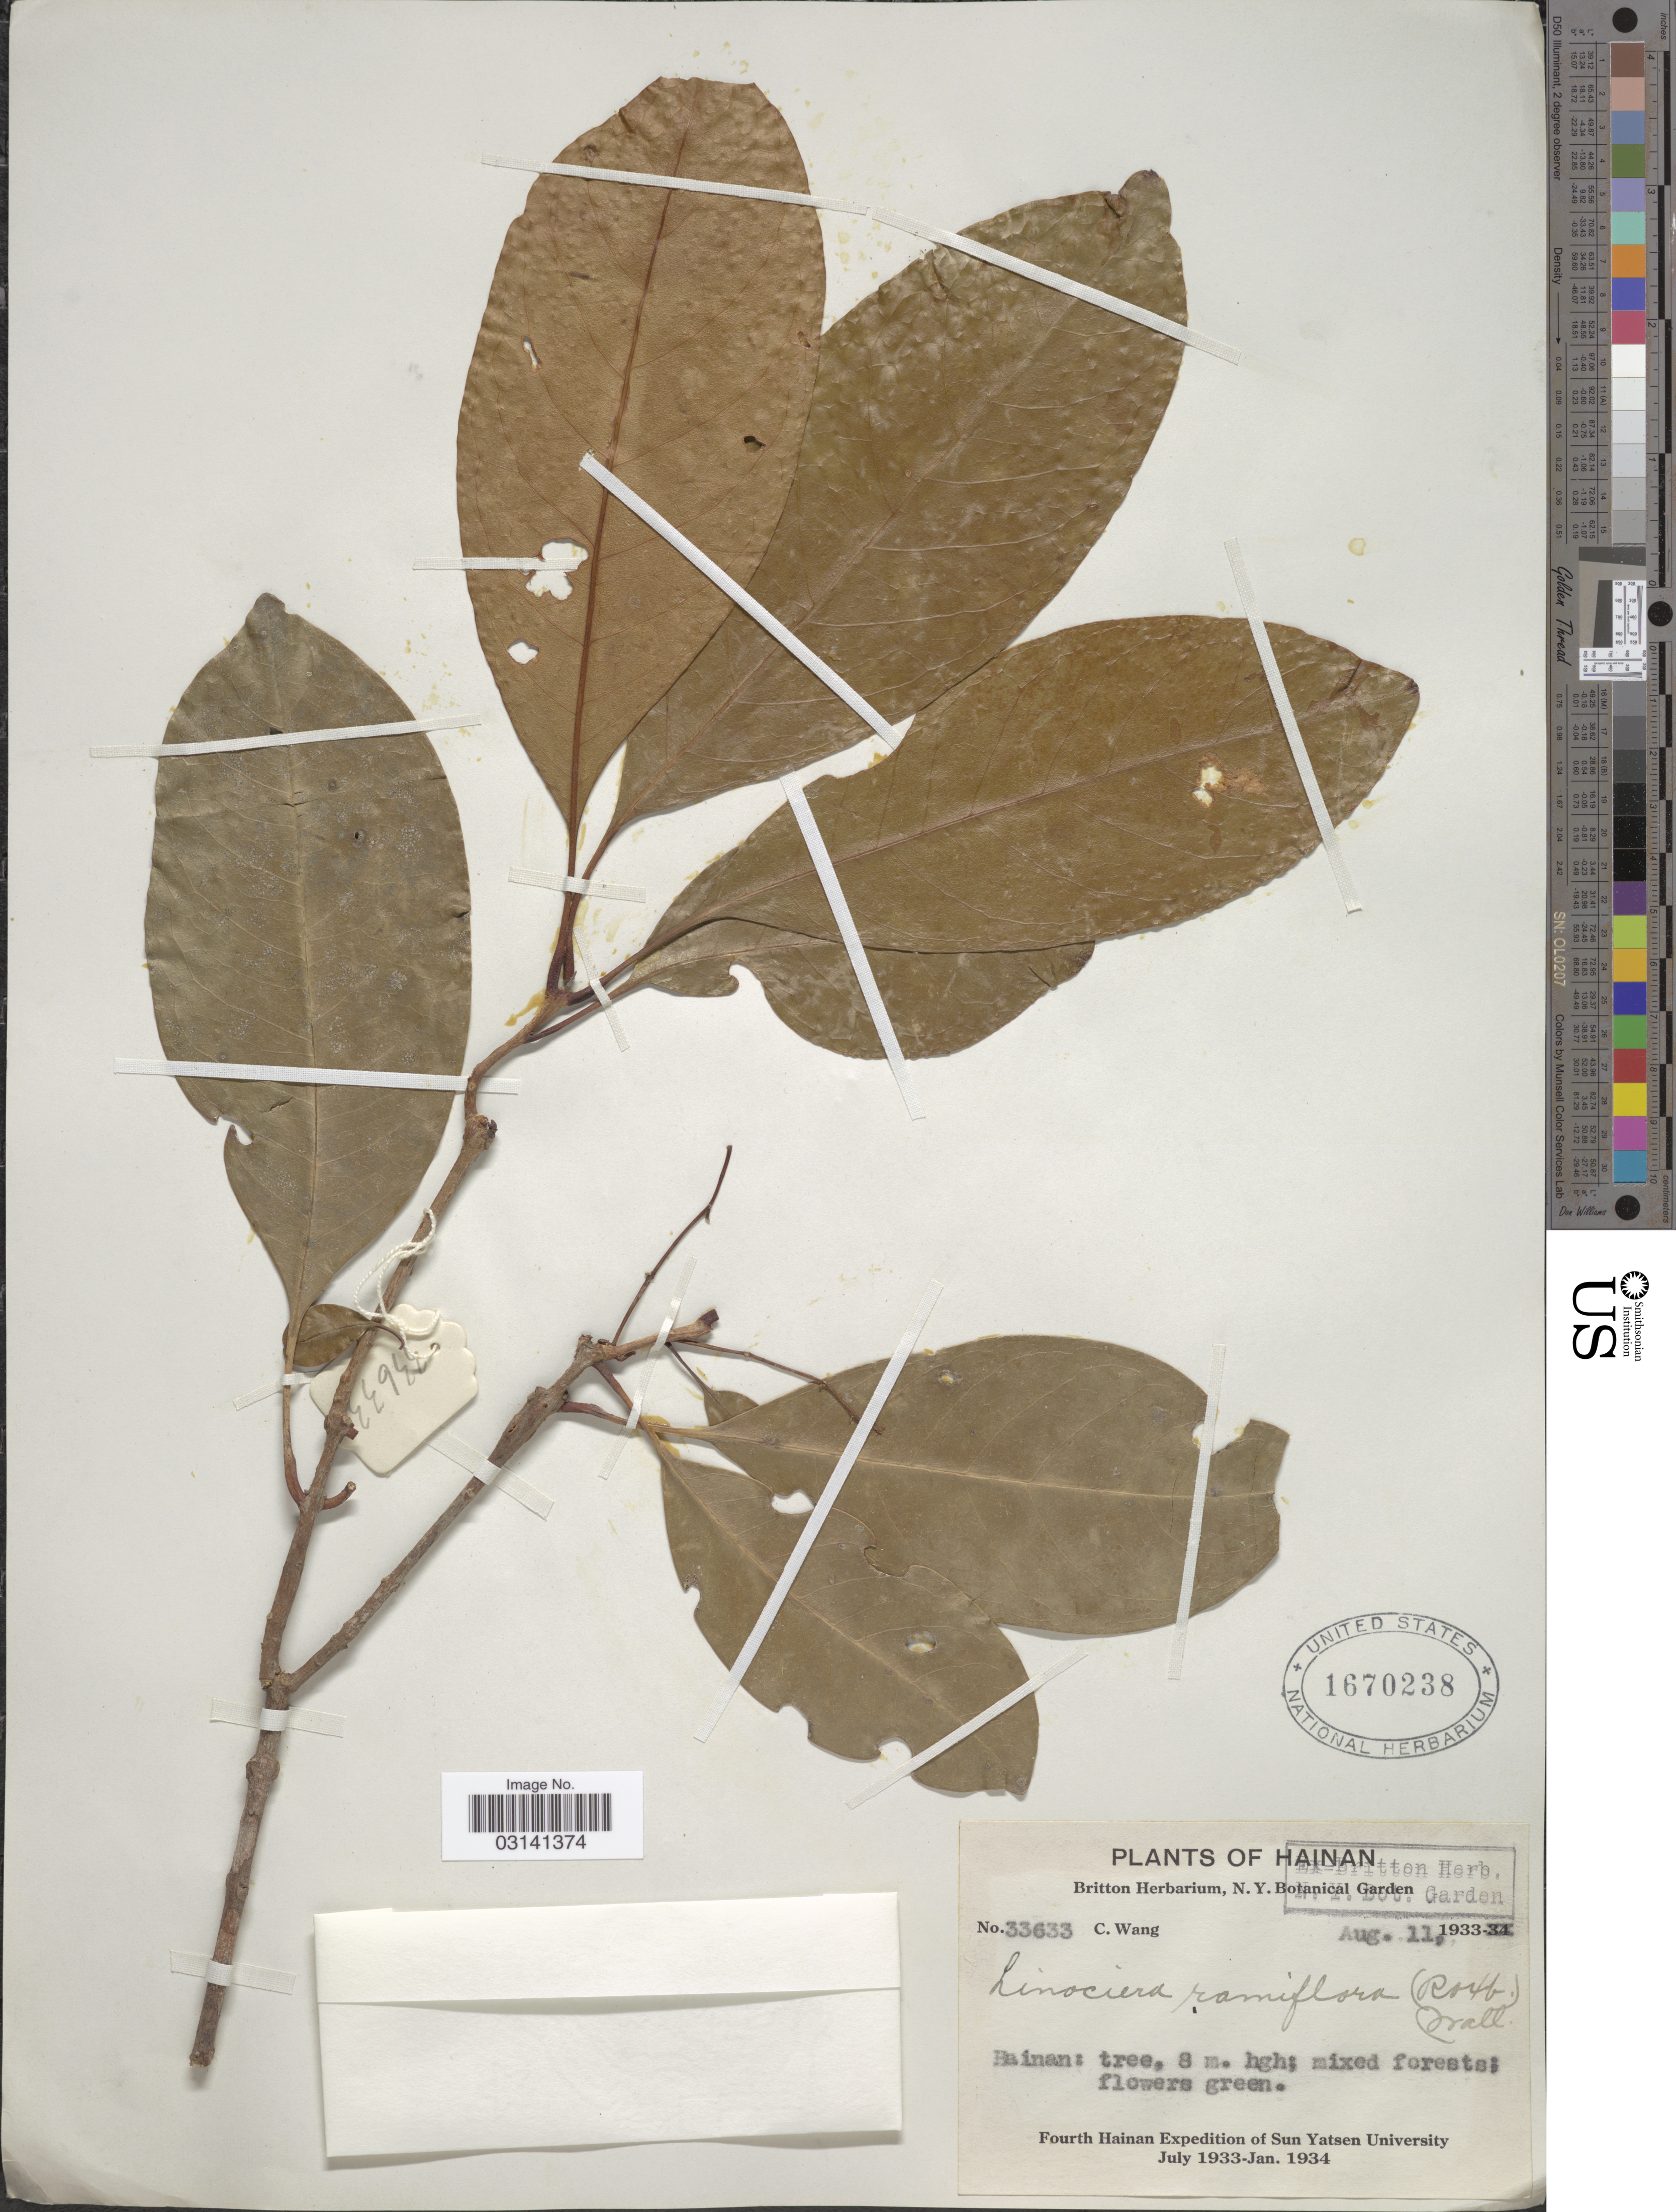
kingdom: Plantae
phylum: Tracheophyta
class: Magnoliopsida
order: Lamiales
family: Oleaceae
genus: Chionanthus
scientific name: Chionanthus ramiflorus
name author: Roxb.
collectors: C. Wang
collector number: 33633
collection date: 1933-08-11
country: China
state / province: Hainan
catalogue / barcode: US 1670238